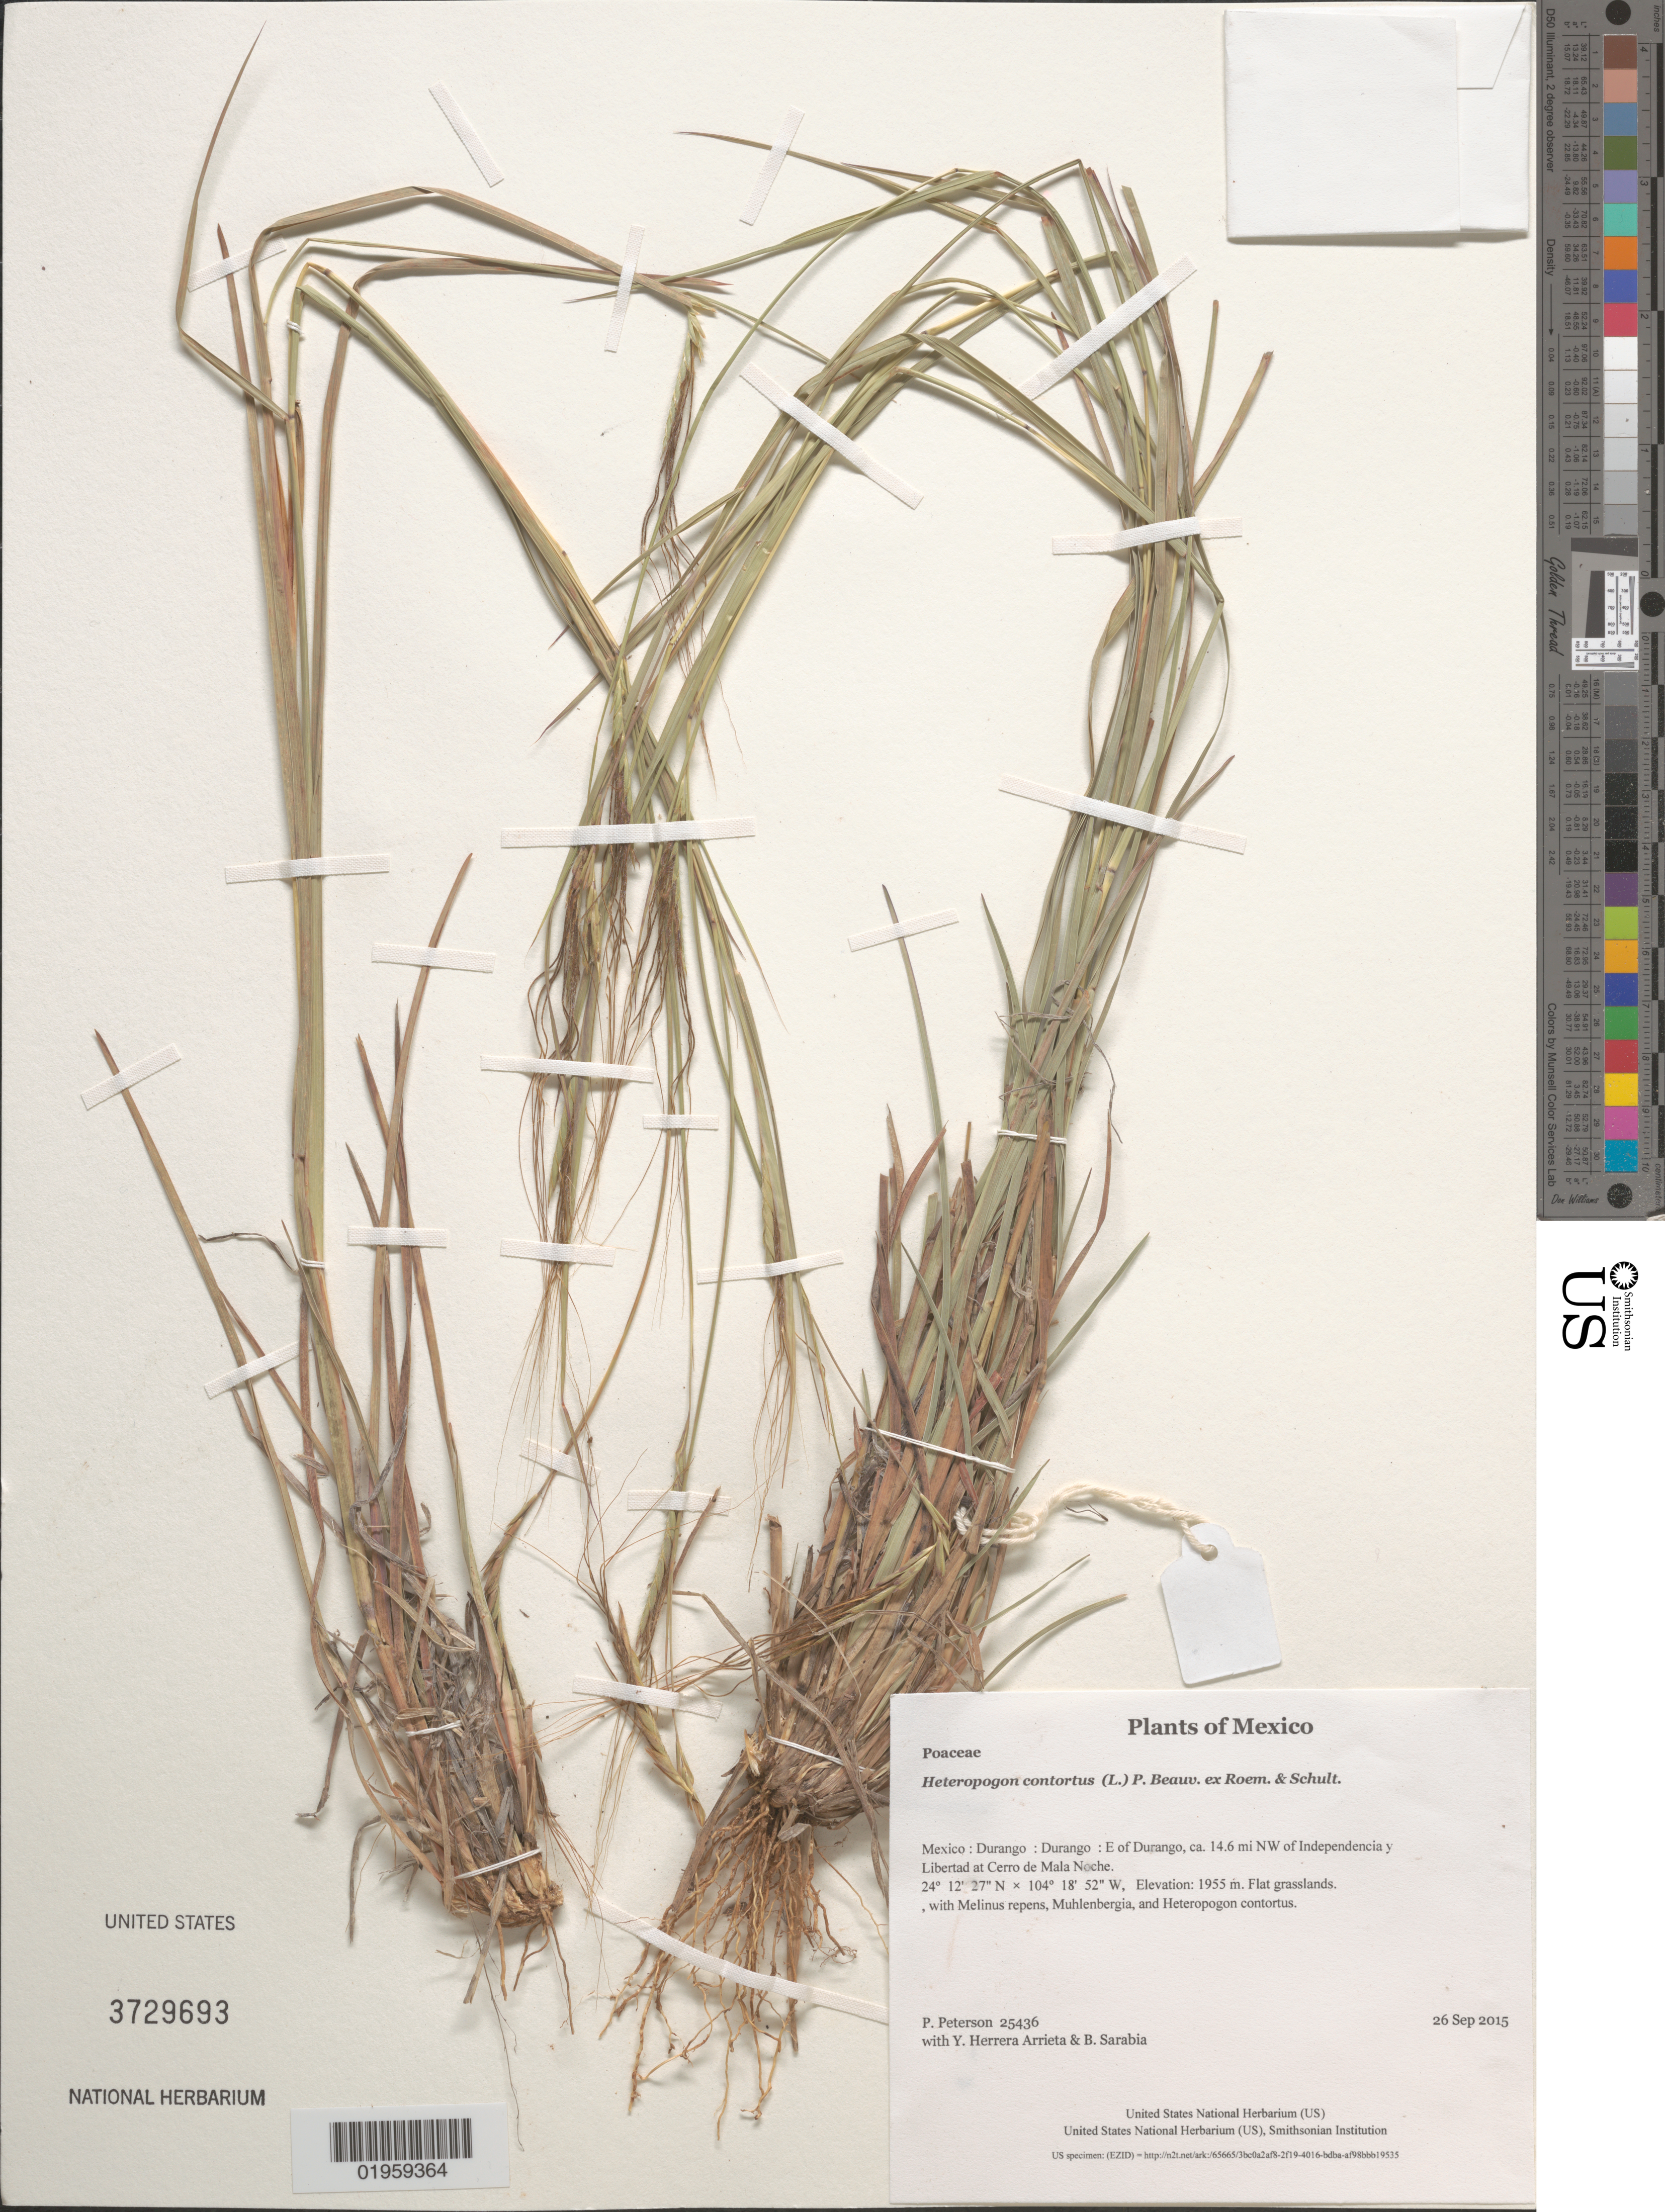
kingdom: Plantae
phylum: Tracheophyta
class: Liliopsida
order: Poales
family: Poaceae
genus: Heteropogon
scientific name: Heteropogon contortus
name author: (L.) P. Beauv. ex Roem. & Schult.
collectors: P. M. Peterson, Y. Herrera Arrieta & B. Sarabia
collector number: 25436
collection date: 2015-09-26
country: Mexico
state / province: Durango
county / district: Durango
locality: E of Durango, ca. 14.6 mi NW of Independencia y Libertad at Cerro de Mala Noche.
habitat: Flat grasslands.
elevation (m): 1955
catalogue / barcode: US 3729693